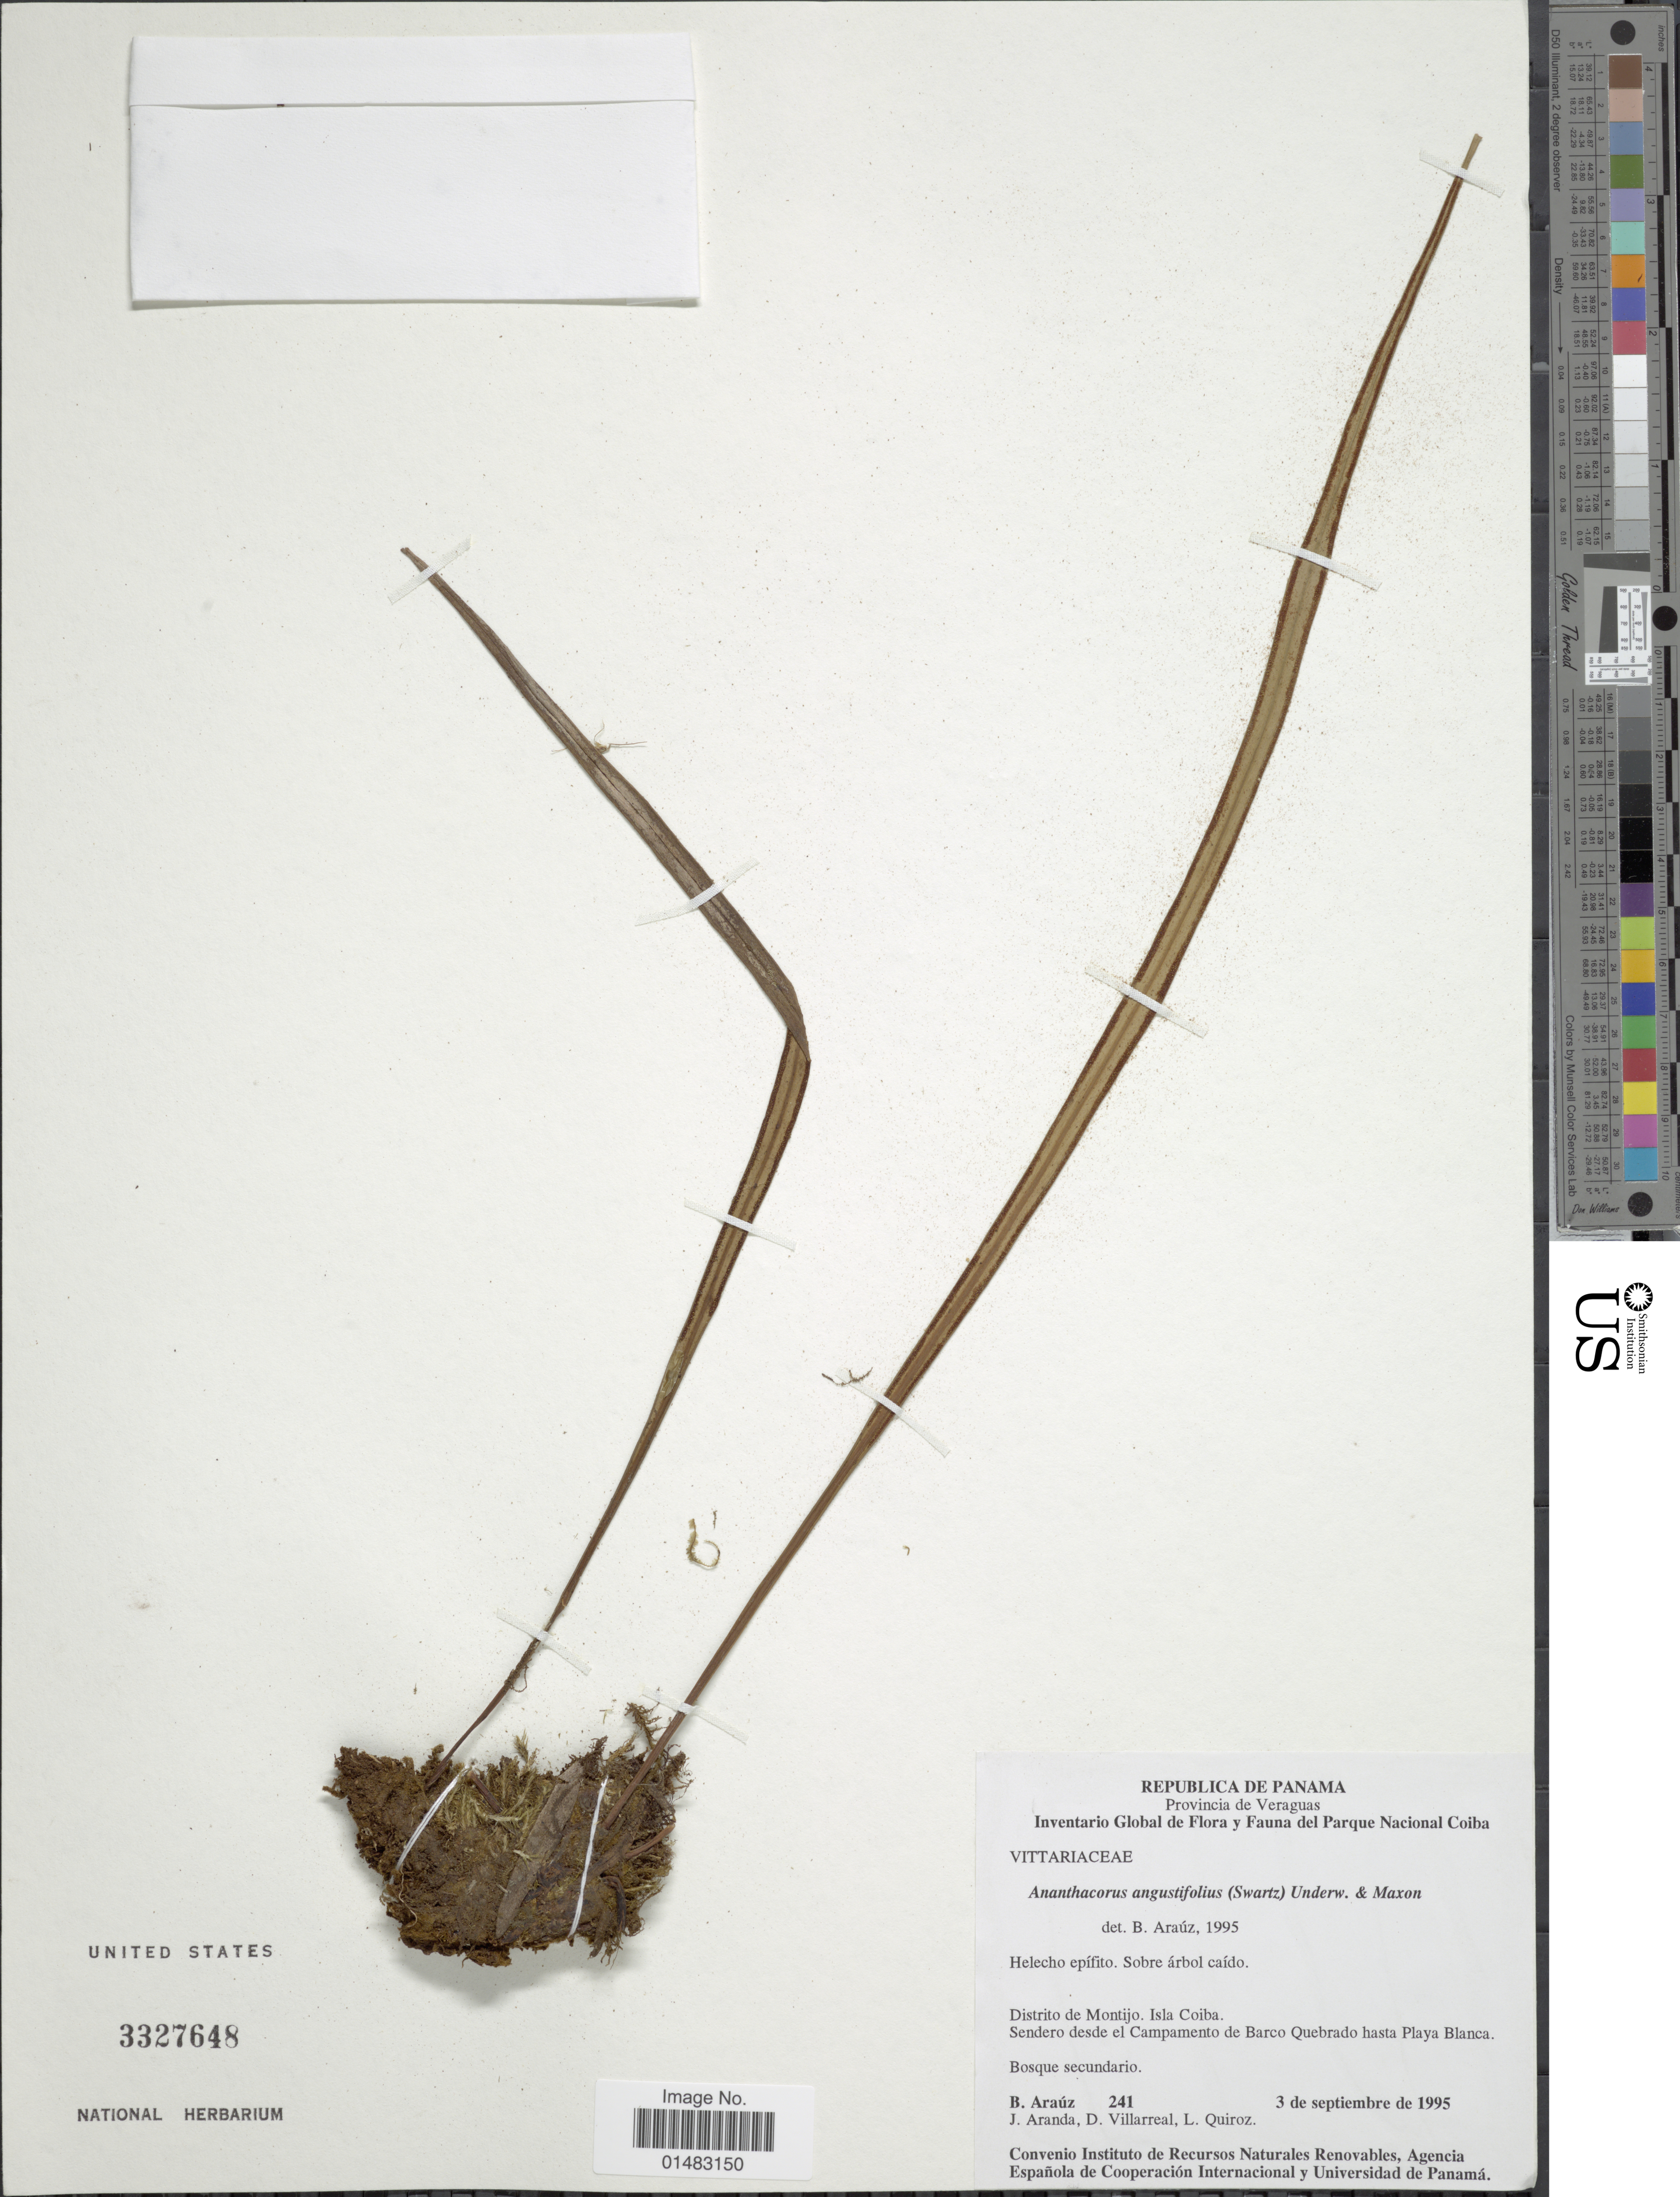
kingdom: Plantae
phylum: Tracheophyta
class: Polypodiopsida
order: Polypodiales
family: Pteridaceae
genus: Ananthacorus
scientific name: Ananthacorus angustifolius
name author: (Sw.) Underw. & Maxon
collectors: B. Araúz, J. Aranda, D. Villarreal & L. Quiroz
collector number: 241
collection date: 1995-09-03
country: Panama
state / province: Veraguas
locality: Distrito de Montjio, Isla Coiba, Sendero desde el Campamento de Barco Quebrado hasta Playa Blanca, Bosque secundario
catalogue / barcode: US 3327648